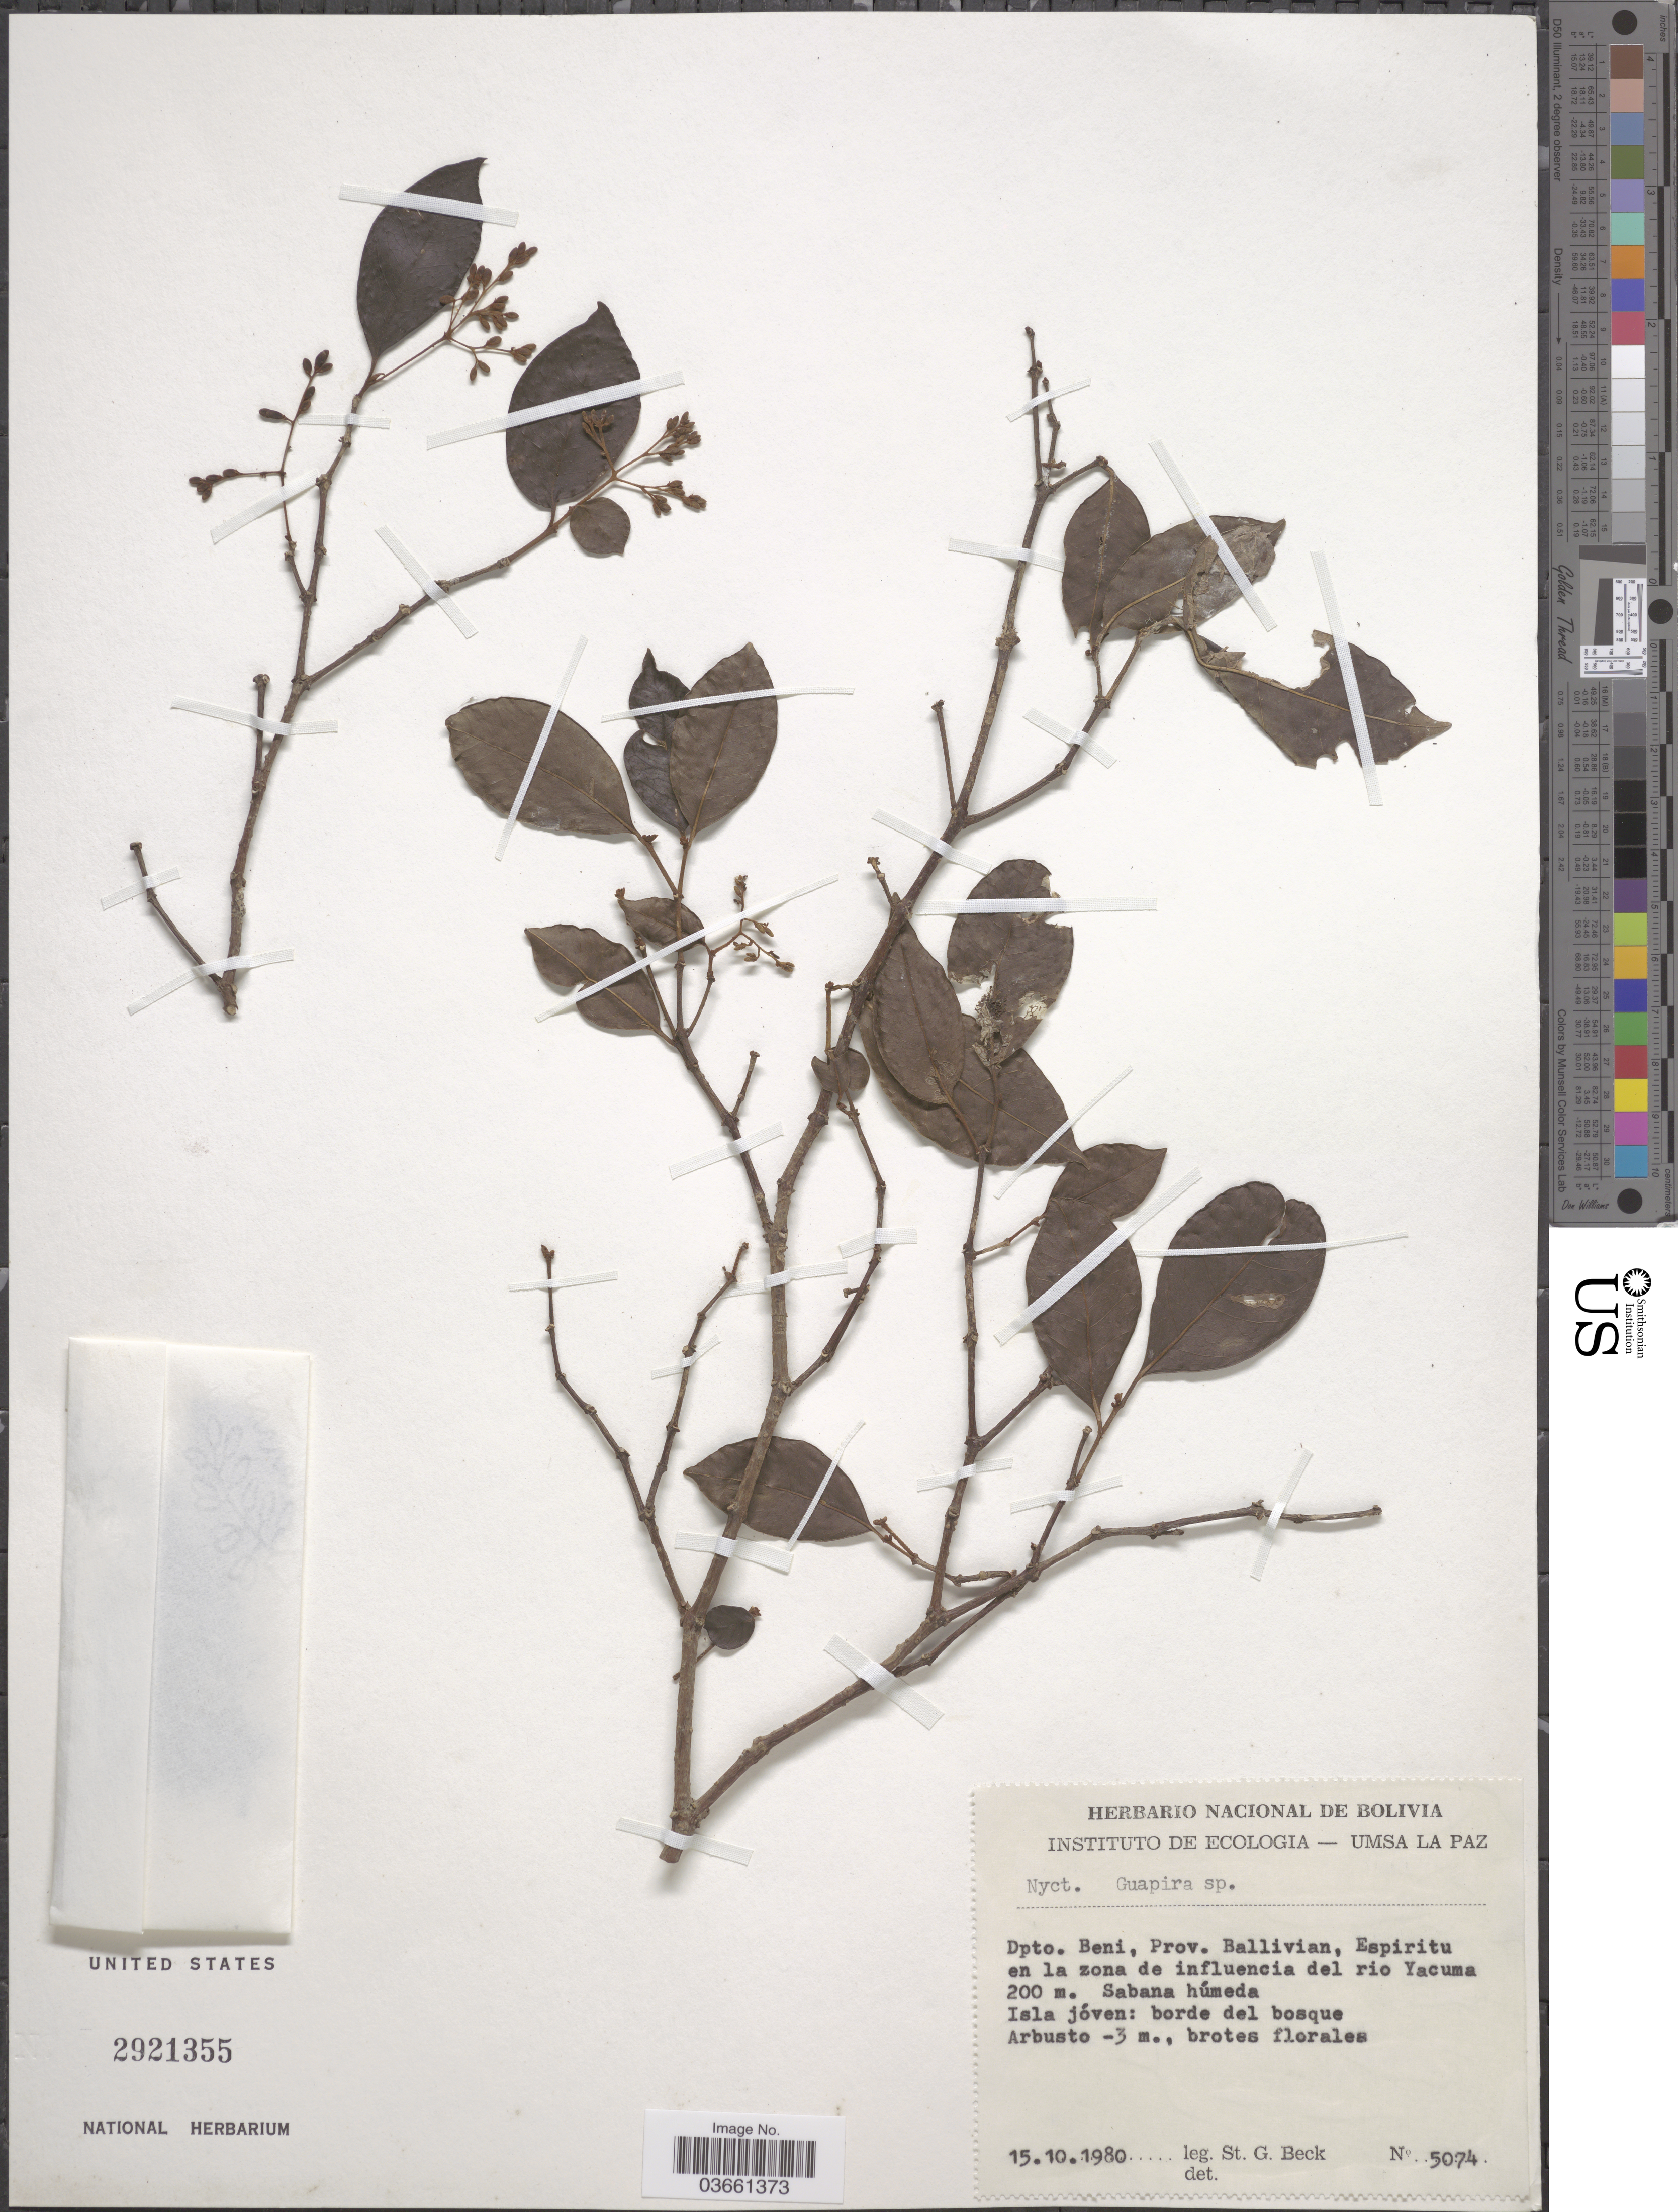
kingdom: Plantae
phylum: Tracheophyta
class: Magnoliopsida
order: Caryophyllales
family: Nyctaginaceae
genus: Guapira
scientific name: Guapira sp.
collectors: S. G. Beck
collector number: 5074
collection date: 1980-10-15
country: Bolivia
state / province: Beni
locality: Dpto. Beni, Prov. Ballivian, Espiritu en la zona de influencia del rio Yacuma. Isla jóven.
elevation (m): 200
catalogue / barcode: US 2921355